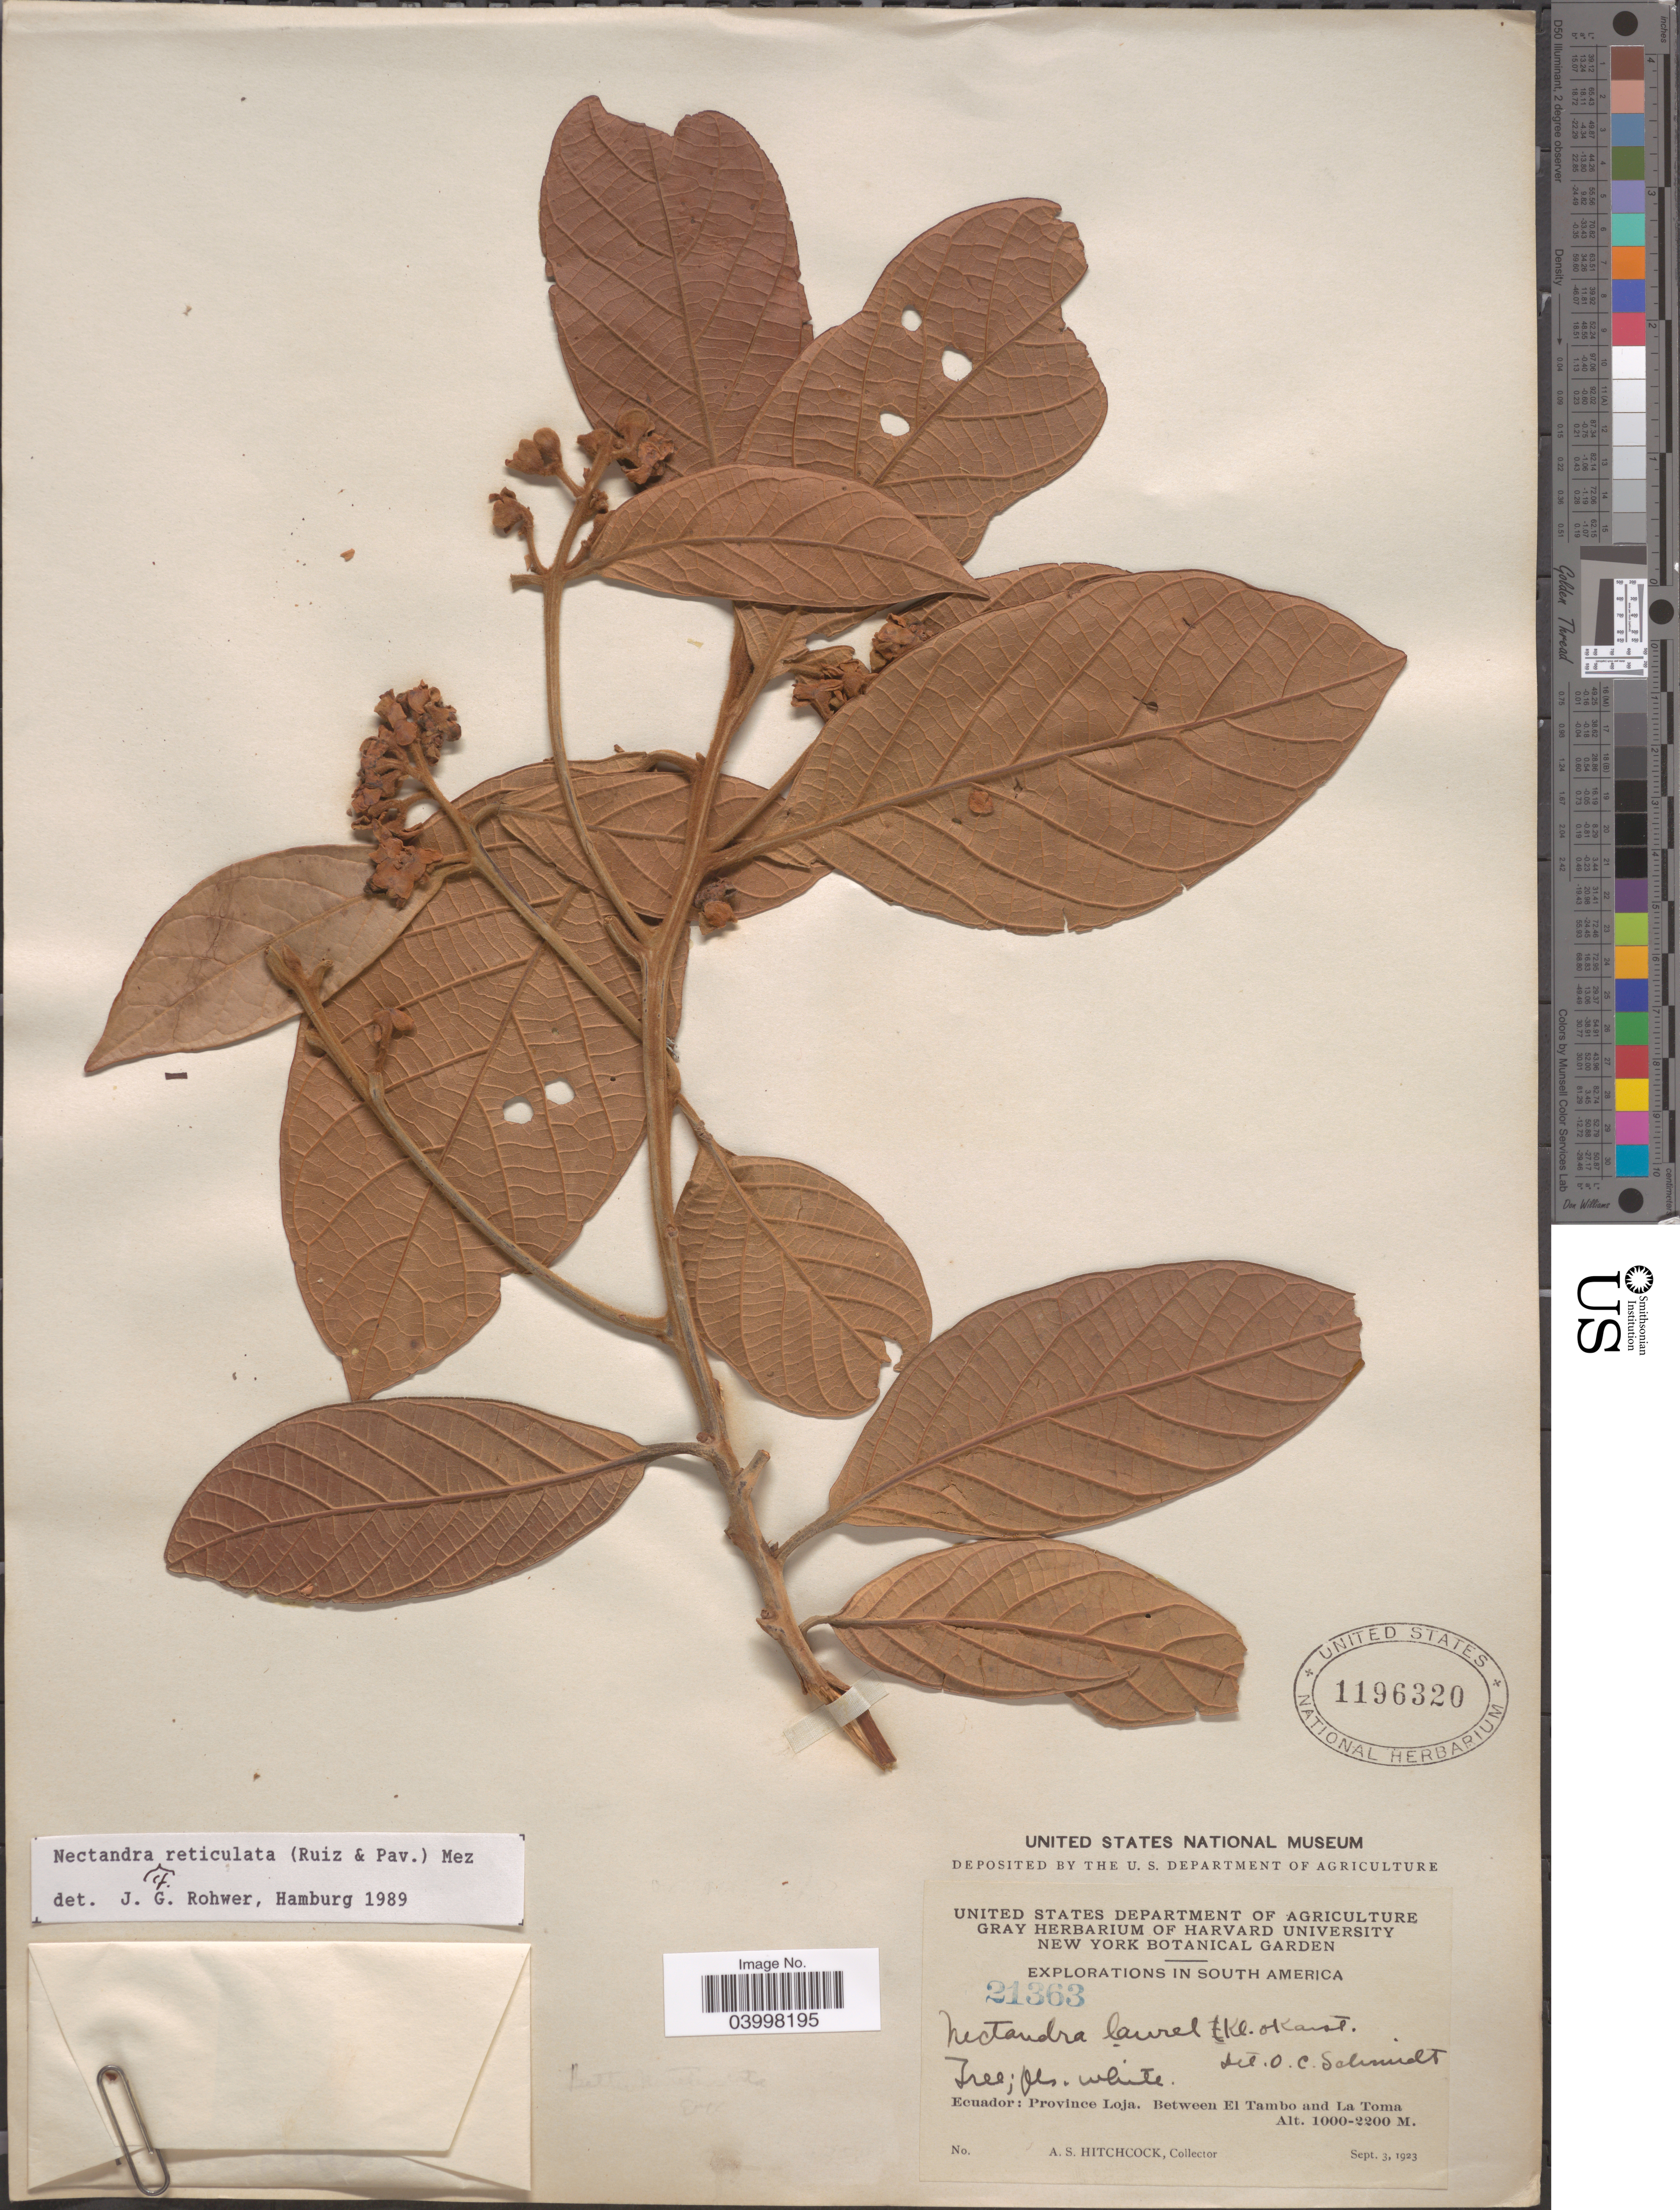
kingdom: Plantae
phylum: Tracheophyta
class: Magnoliopsida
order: Laurales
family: Lauraceae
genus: Nectandra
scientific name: Nectandra reticulata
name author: (Ruiz & Pav.) Mez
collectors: A. S. Hitchcock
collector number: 21363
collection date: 1923-09-03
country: Ecuador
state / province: Loja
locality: Between El Tambo and La Toma.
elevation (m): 1000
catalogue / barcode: US 1196320